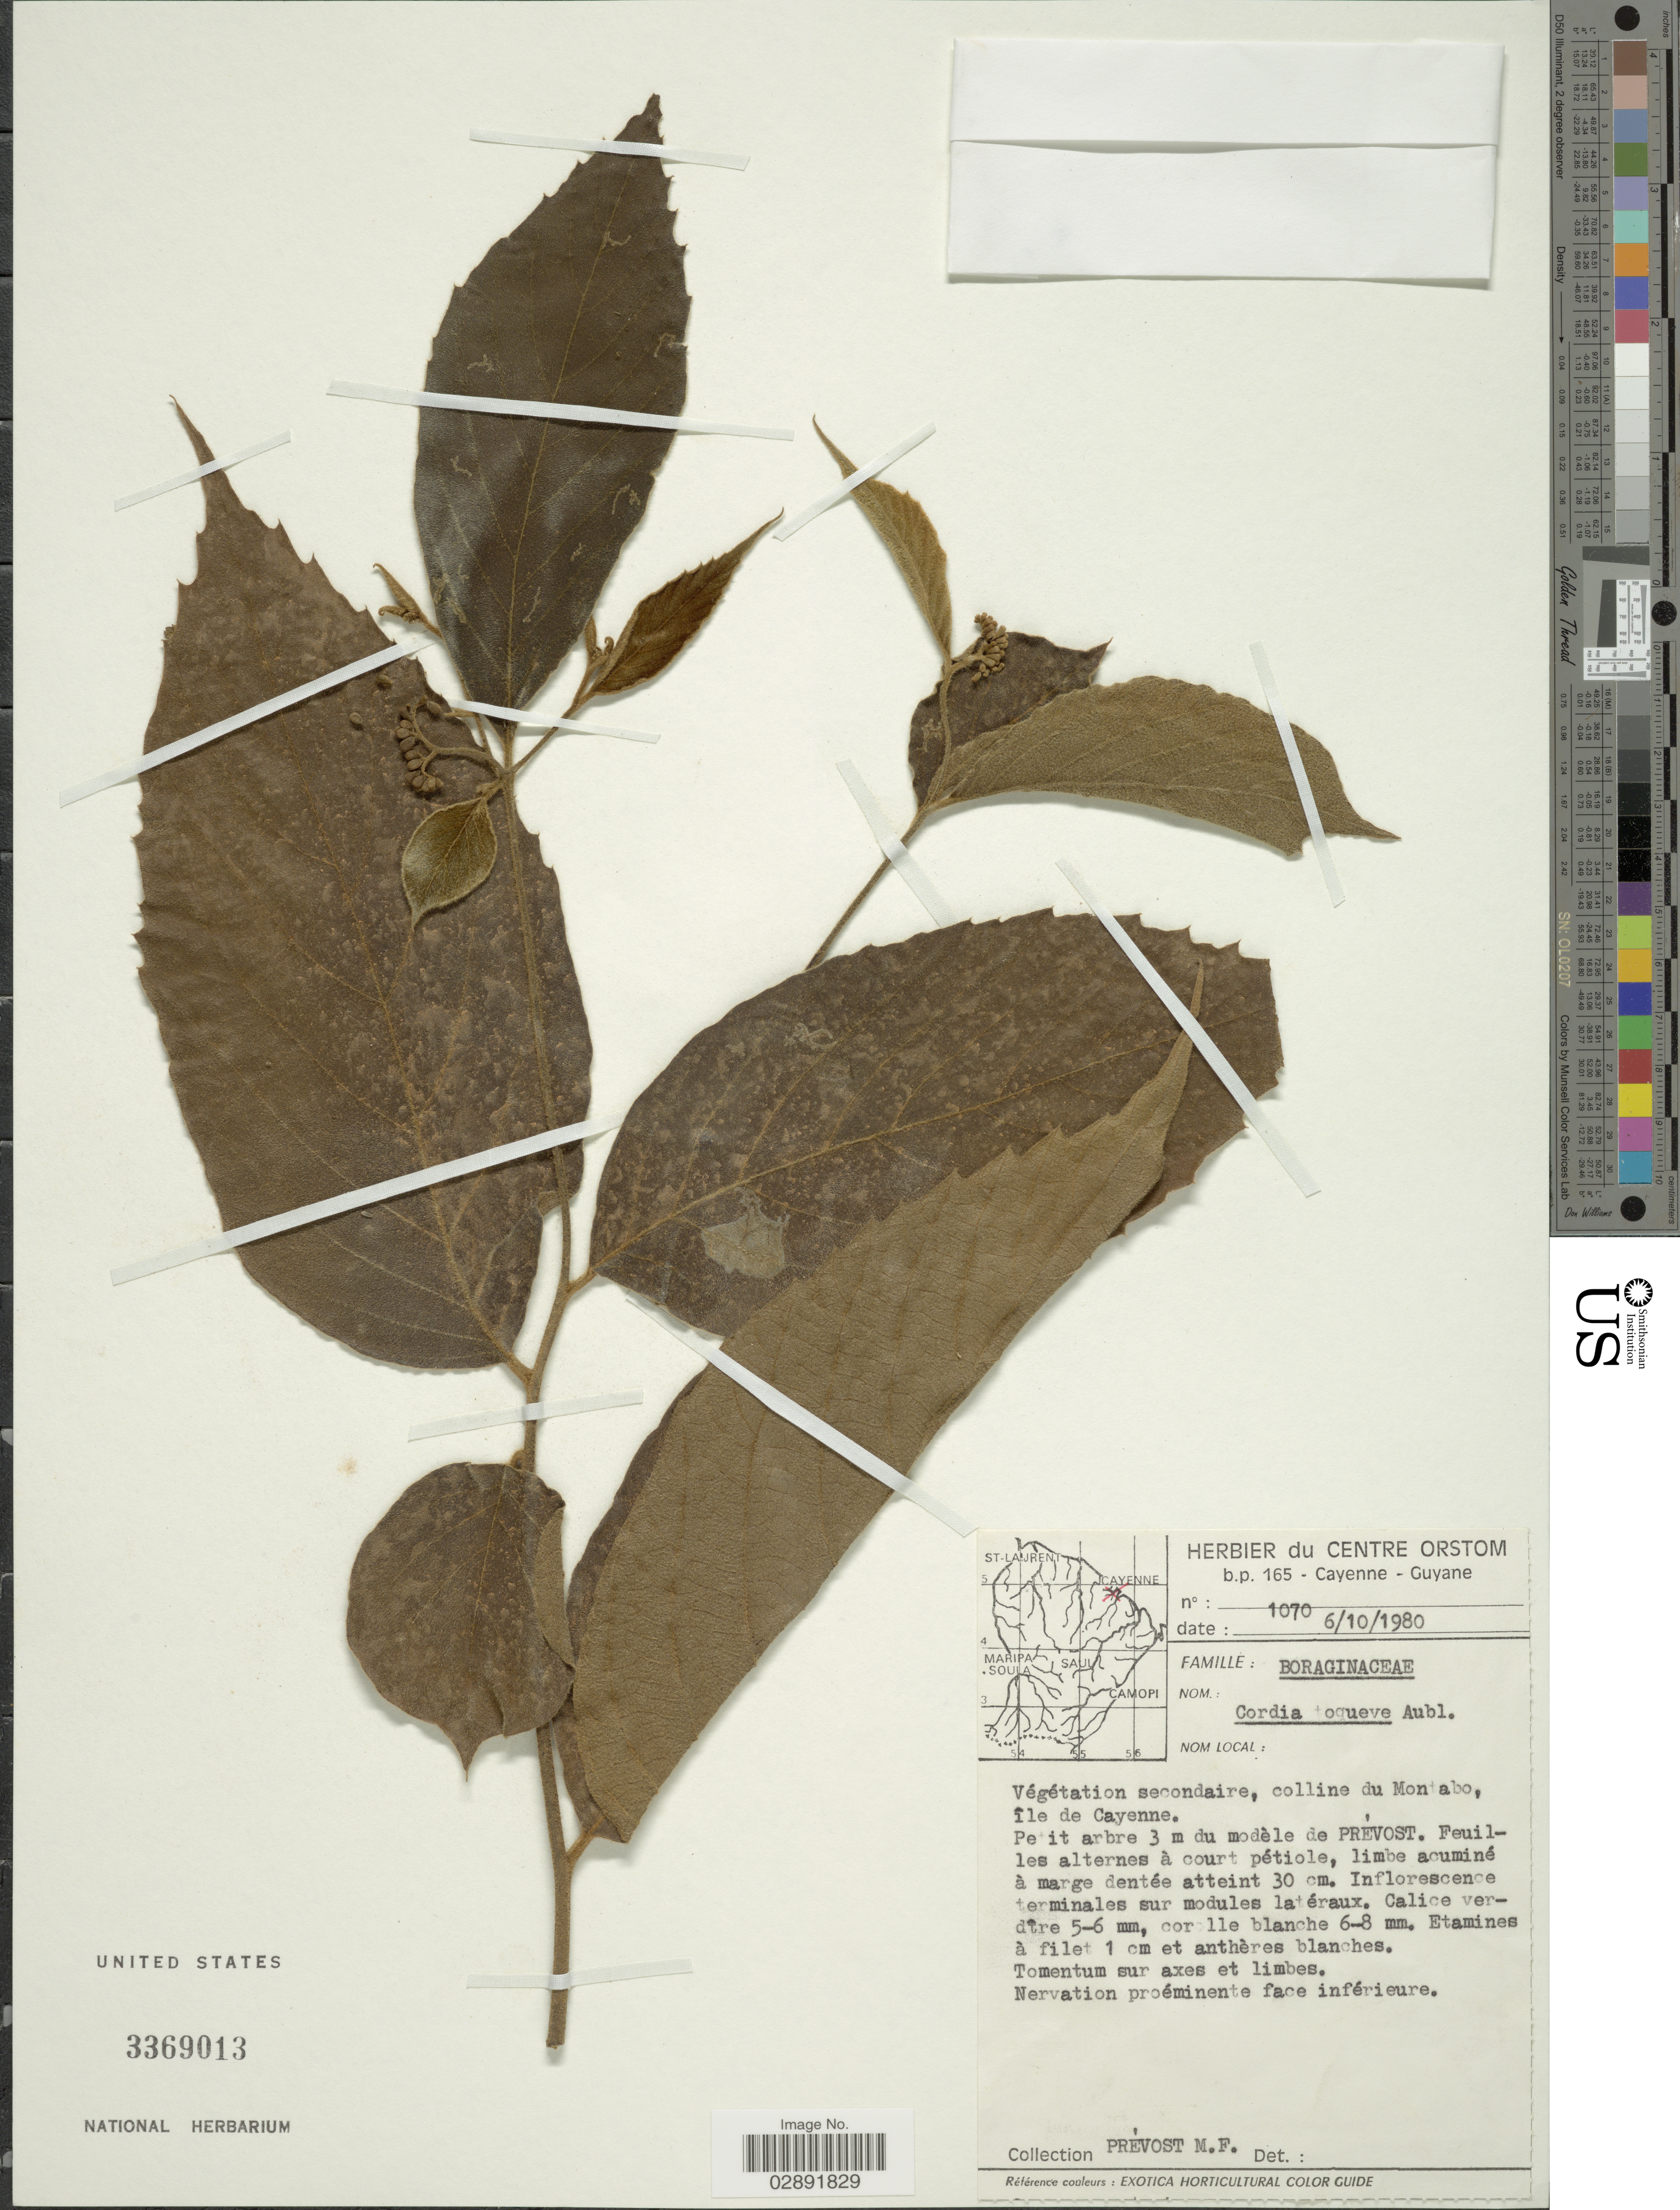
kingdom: Plantae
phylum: Tracheophyta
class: Magnoliopsida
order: Boraginales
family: Cordiaceae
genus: Cordia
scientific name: Cordia toqueve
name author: Aubl.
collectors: M. Prévost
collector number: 1070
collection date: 1980-10-06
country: French Guiana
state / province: Cayenne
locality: Colline du Montabo, île de Cayenne.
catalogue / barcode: US 3369013